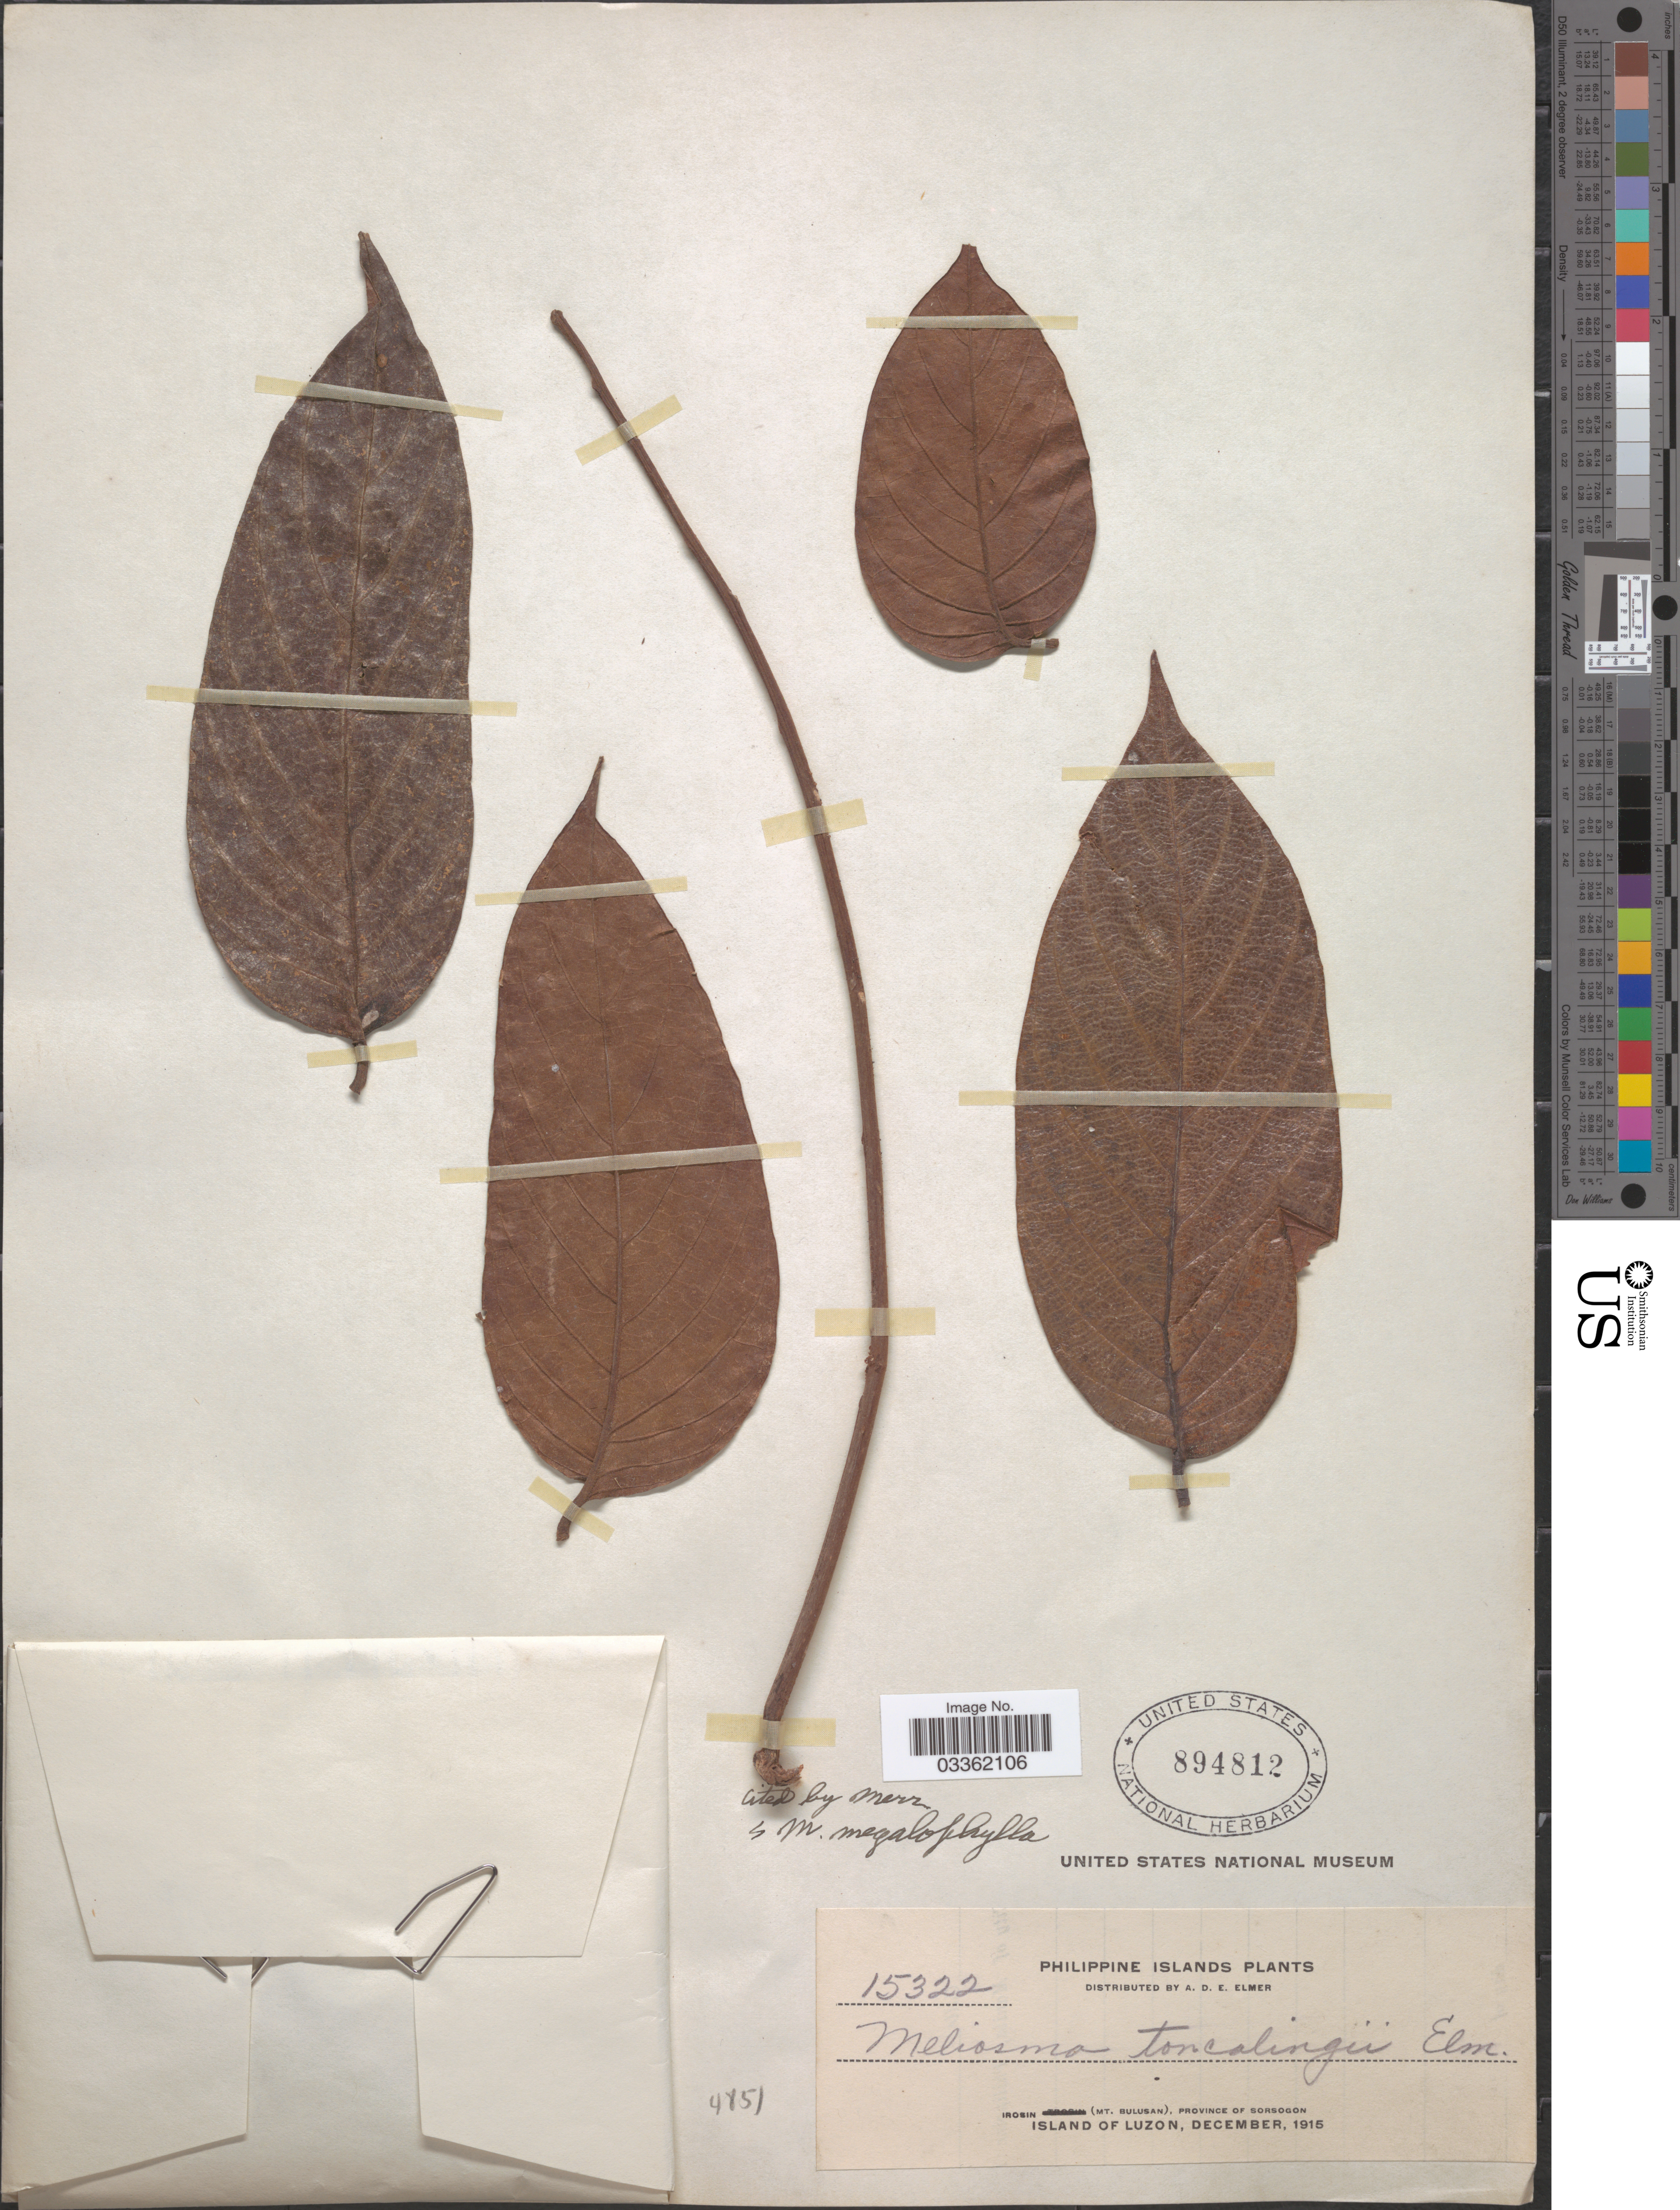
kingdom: Plantae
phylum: Tracheophyta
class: Magnoliopsida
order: Proteales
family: Sabiaceae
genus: Meliosma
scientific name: Meliosma megalobotrys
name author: Merr.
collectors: A. D. E. Elmer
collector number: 15322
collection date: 1915-12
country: Philippines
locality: Irosin (Mt. Bulusan), Province of Sorsogon. Island of Luzon.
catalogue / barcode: US 894812